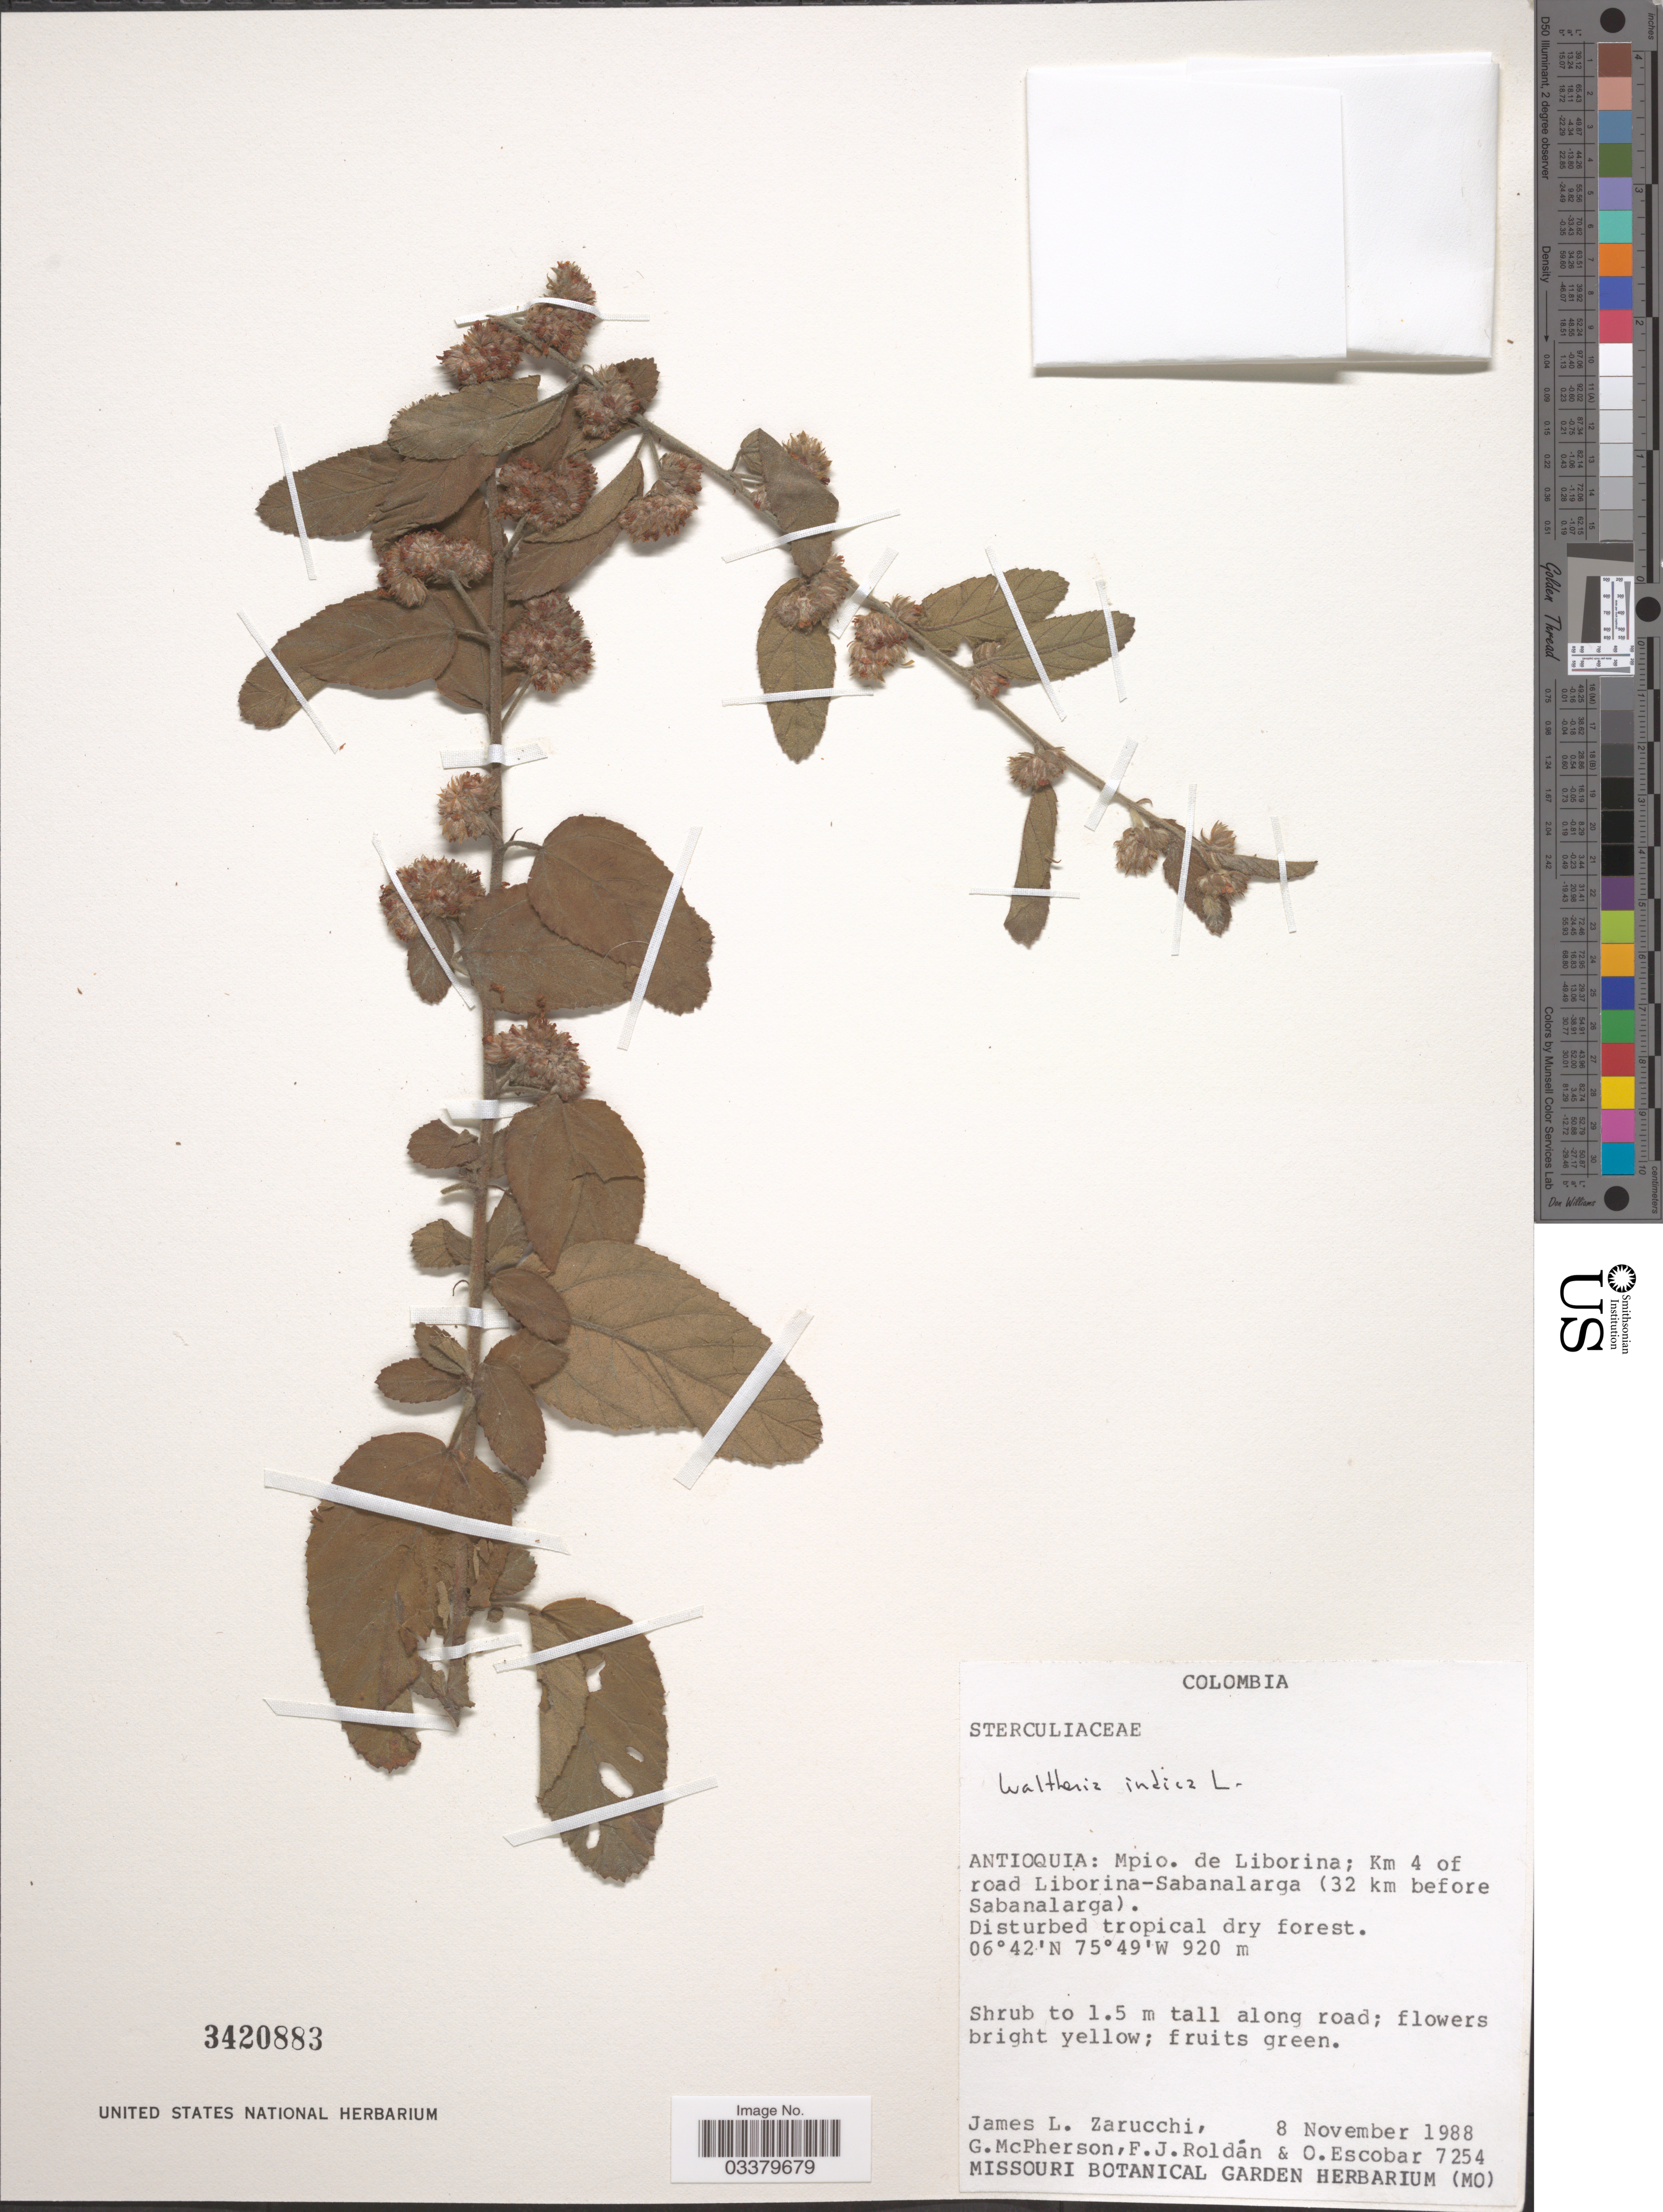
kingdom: Plantae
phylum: Tracheophyta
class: Magnoliopsida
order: Malvales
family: Malvaceae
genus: Waltheria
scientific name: Waltheria indica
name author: L.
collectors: J. L. Zarucchi, G. McPherson, F. J. Roldán & O. Escobar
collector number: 7254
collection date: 1988-11-08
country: Colombia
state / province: Antioquia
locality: Mpio. de Liborina: 4 Km of road Liborina-Sabanalarga (32 km before Sabanalarga).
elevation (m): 920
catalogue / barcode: US 3420883